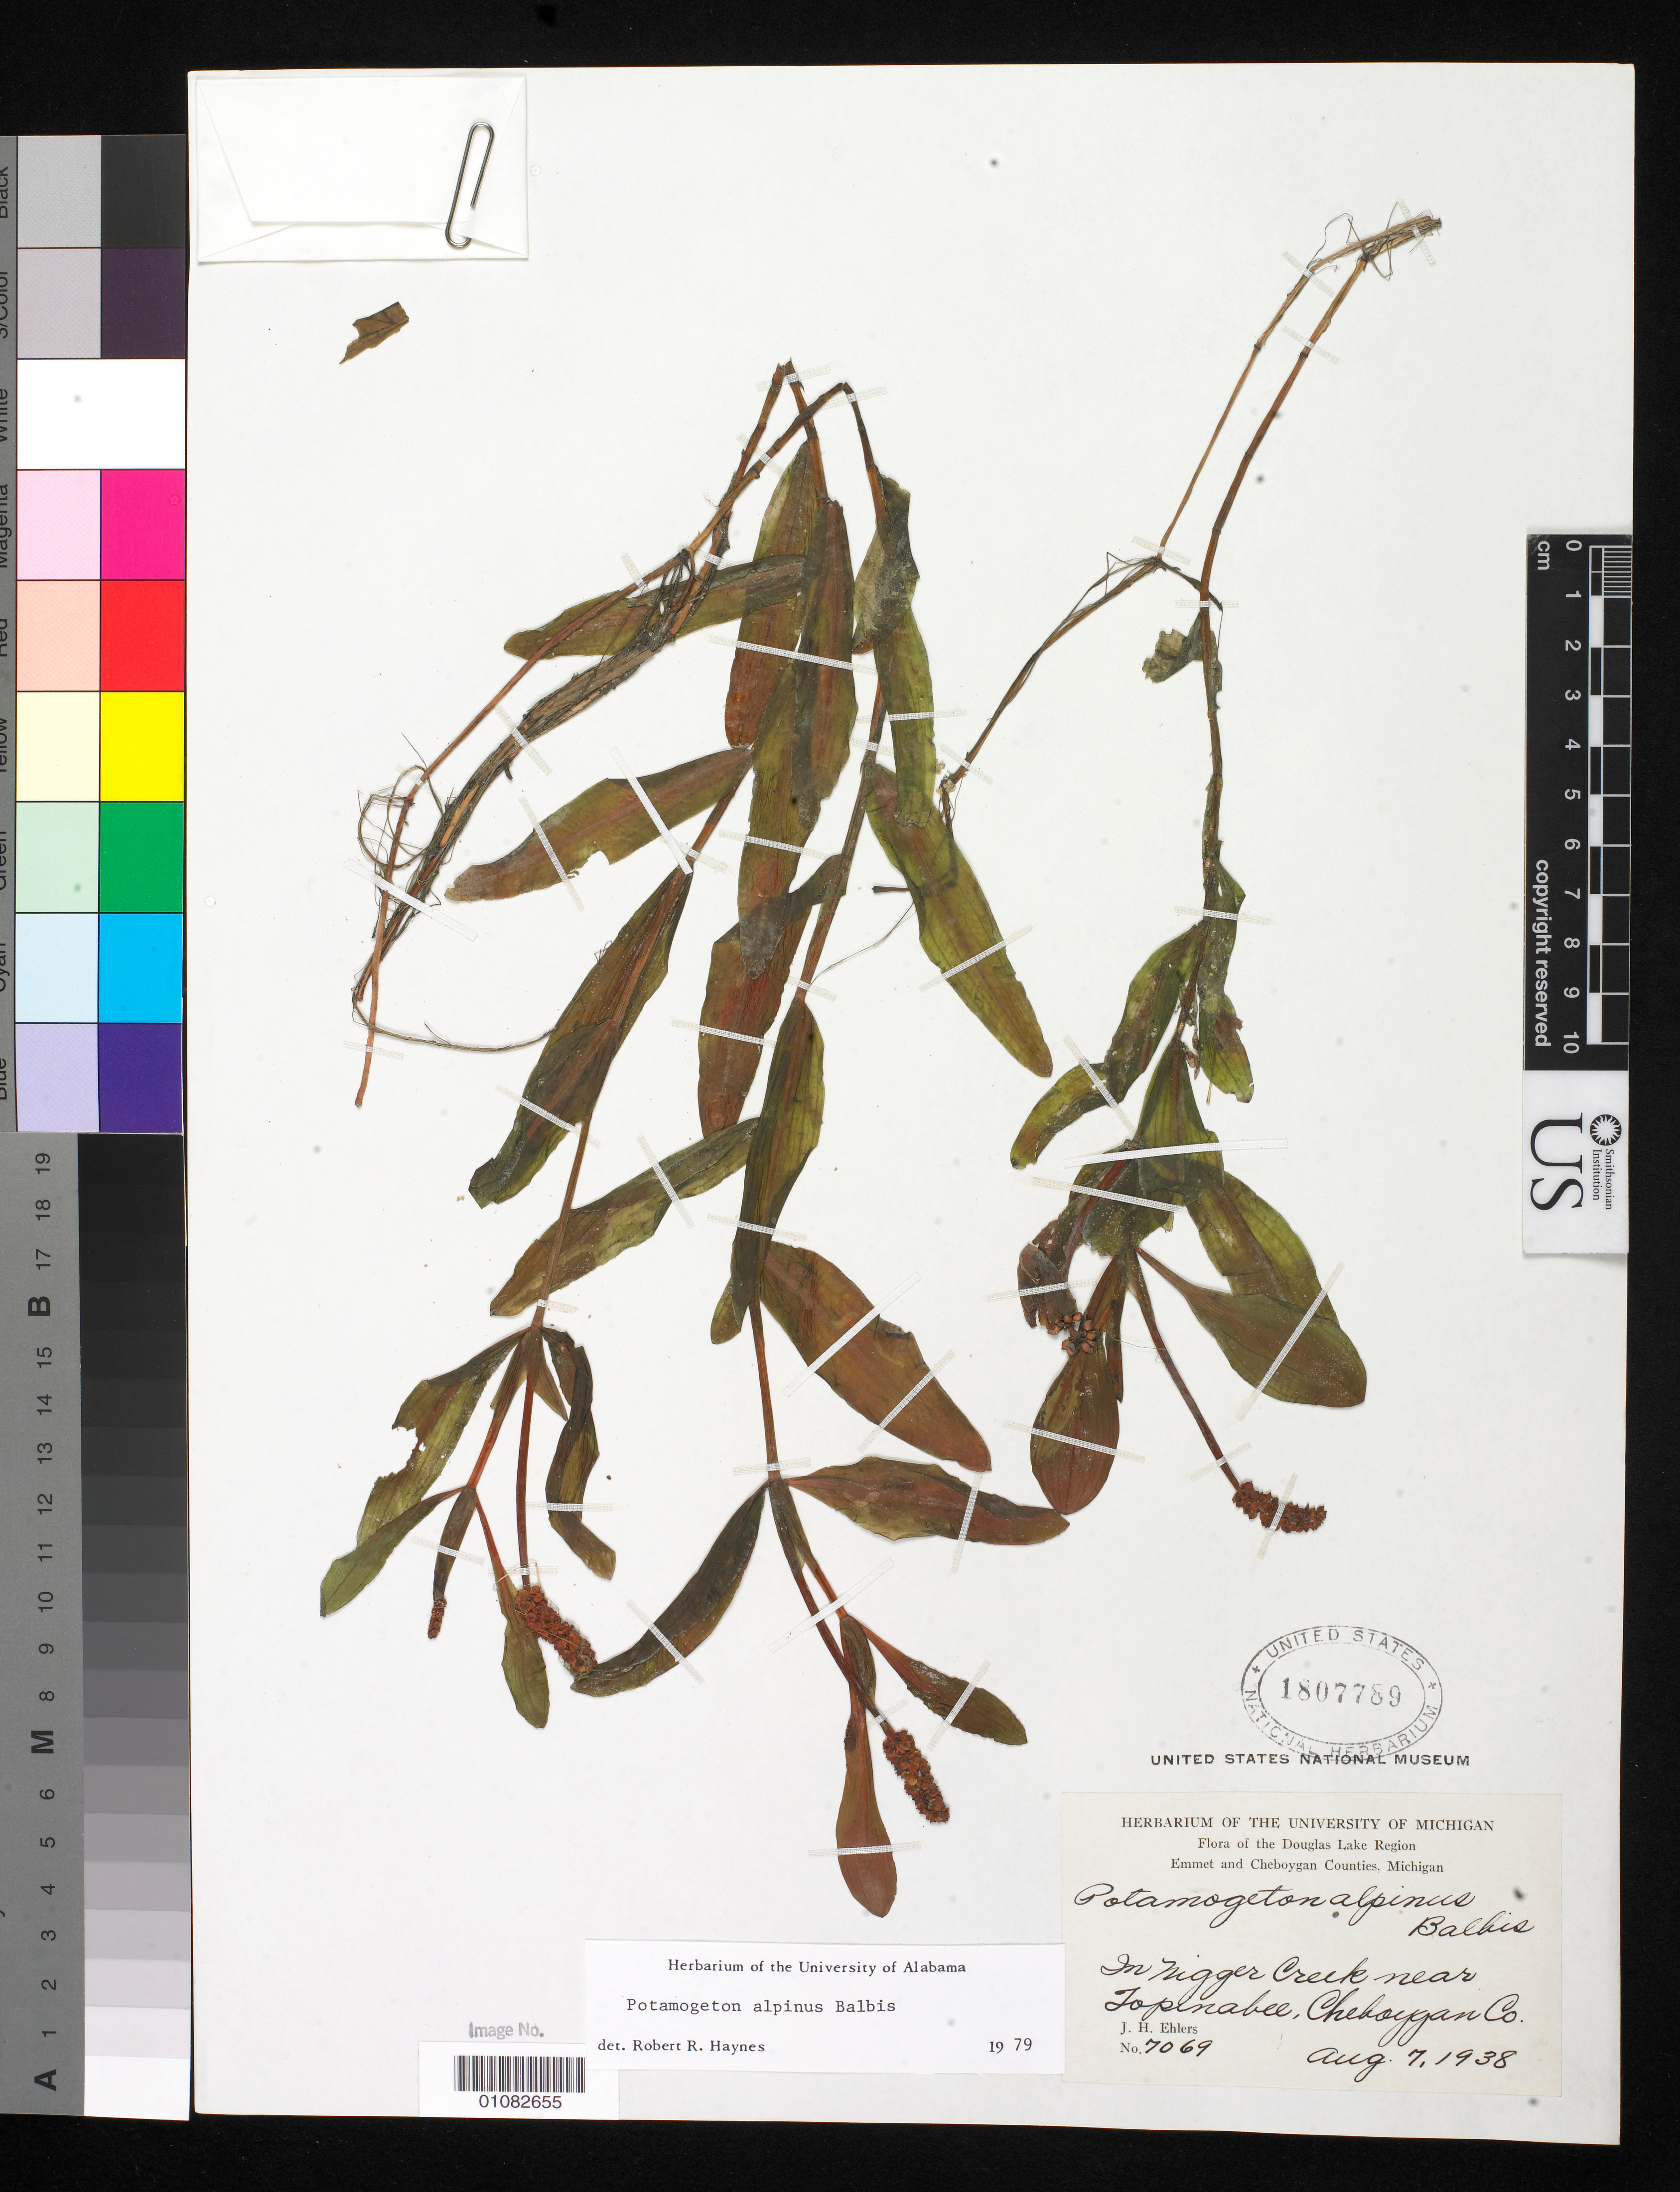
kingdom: Plantae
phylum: Tracheophyta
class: Liliopsida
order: Alismatales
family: Potamogetonaceae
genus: Potamogeton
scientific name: Potamogeton alpinus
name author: Balb.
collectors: J. H. Ehlers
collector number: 7069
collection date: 1938-08-07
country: United States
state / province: Michigan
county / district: Cheboygan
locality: in Negro Creek near Topinabee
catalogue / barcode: US 1807789